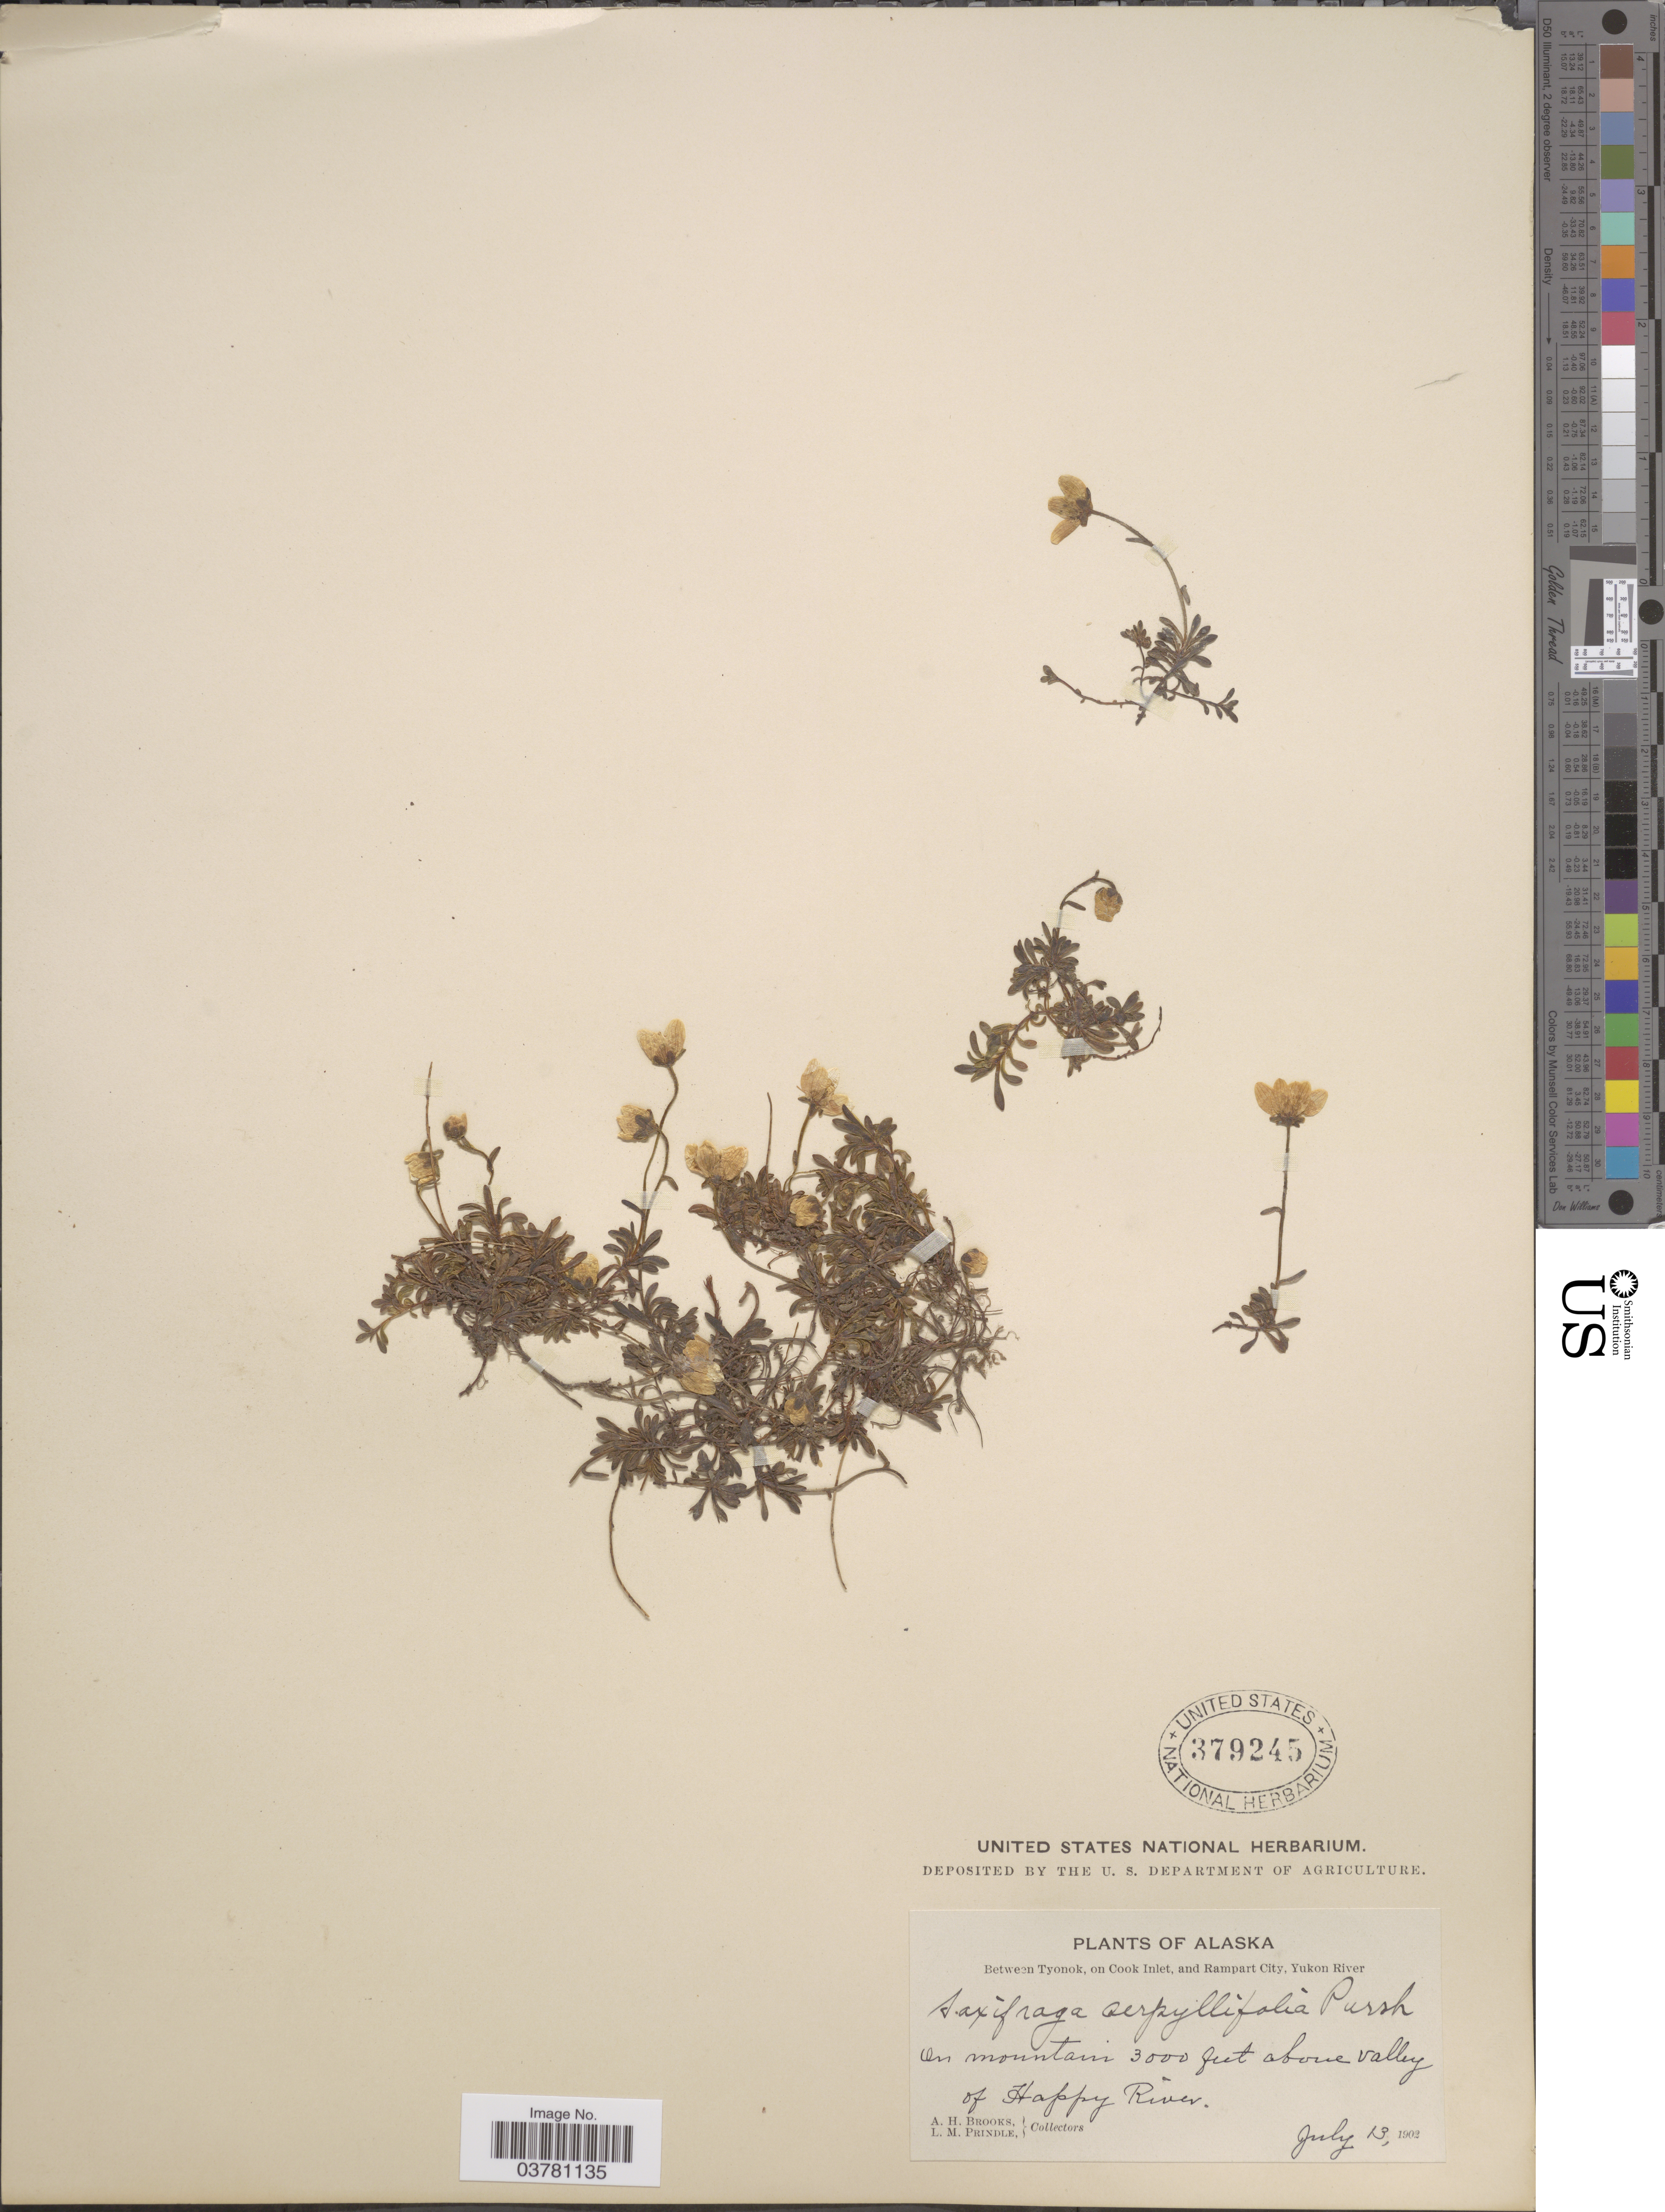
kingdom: Plantae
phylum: Tracheophyta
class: Magnoliopsida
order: Saxifragales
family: Saxifragaceae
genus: Saxifraga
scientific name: Saxifraga serpyllifolia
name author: Pursh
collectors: A. Brooks & L. Prindle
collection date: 1902-07-13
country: United States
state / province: Alaska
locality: Between Tyonok, on Cook Inlet, and Rampart City, Yukon River. On mountain 3000 feet above valley of Happy River.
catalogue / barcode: US 379245